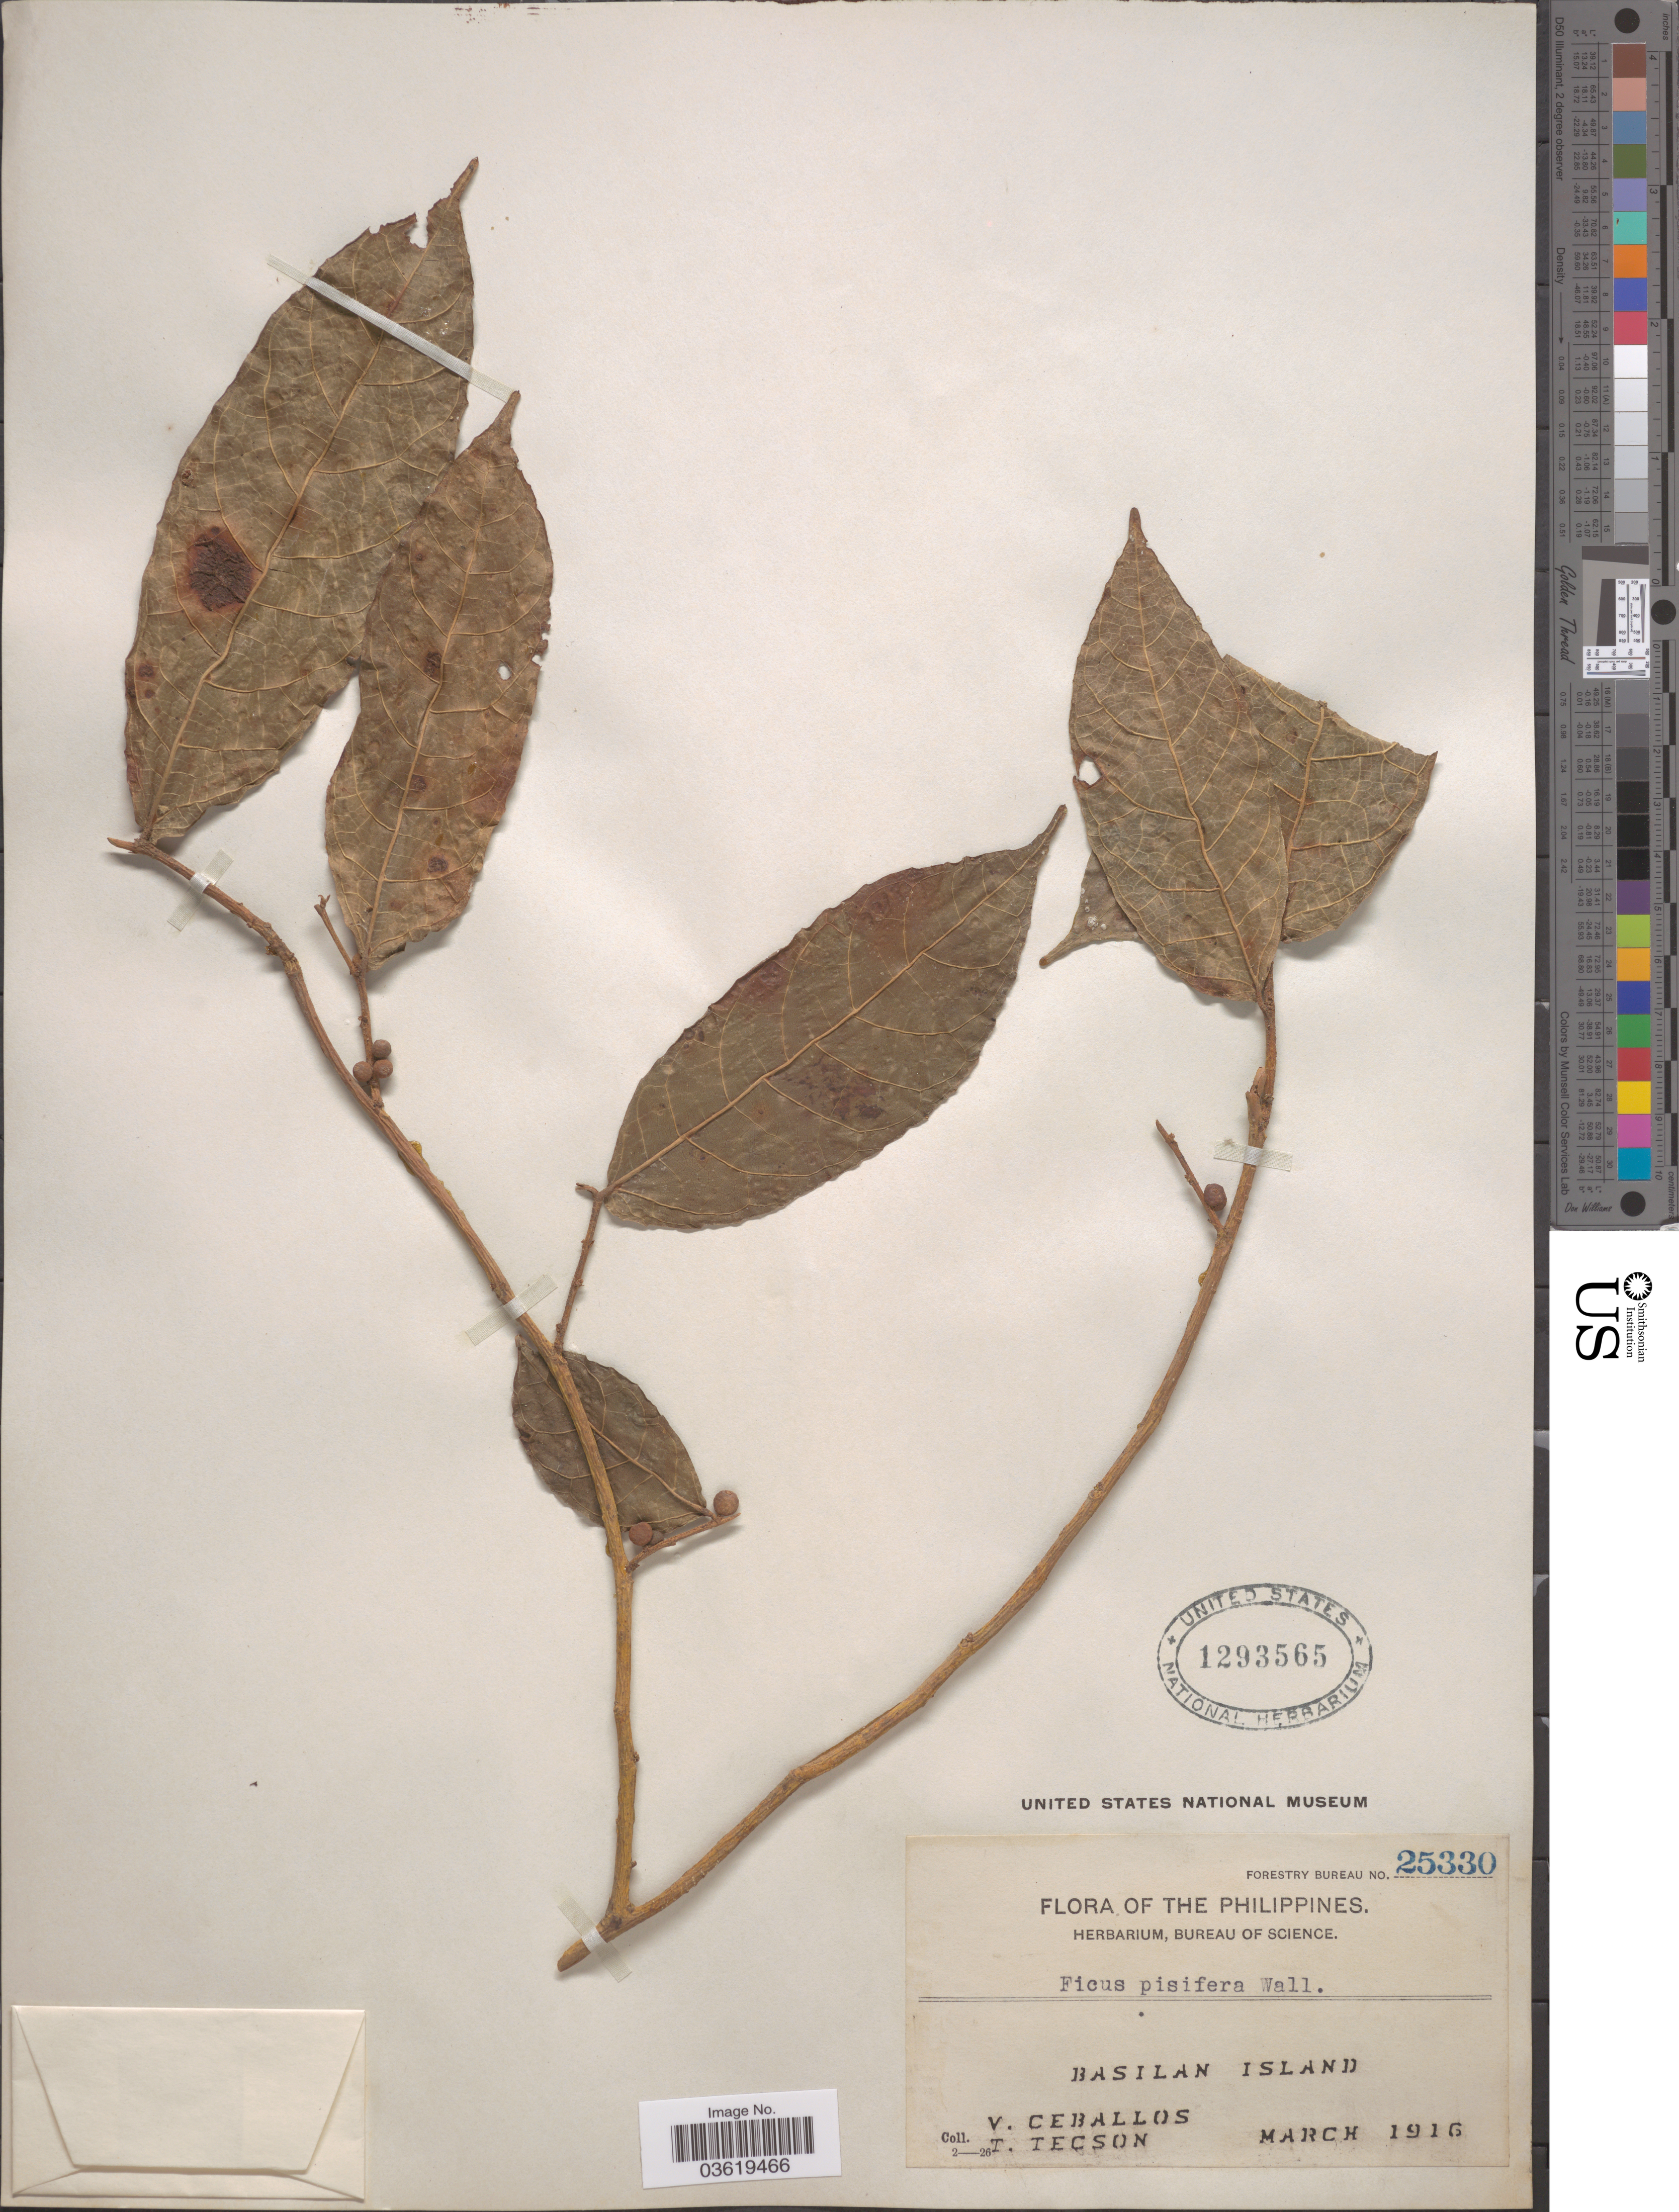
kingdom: Plantae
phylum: Tracheophyta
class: Magnoliopsida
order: Rosales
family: Moraceae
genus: Ficus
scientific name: Ficus pisifera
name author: Wall.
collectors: V. Ceballos & T. Tecson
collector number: Forestry Bureau 25330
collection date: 1916-03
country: Philippines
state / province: Muslim Mindanao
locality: Basilan Island.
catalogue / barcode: US 1293565